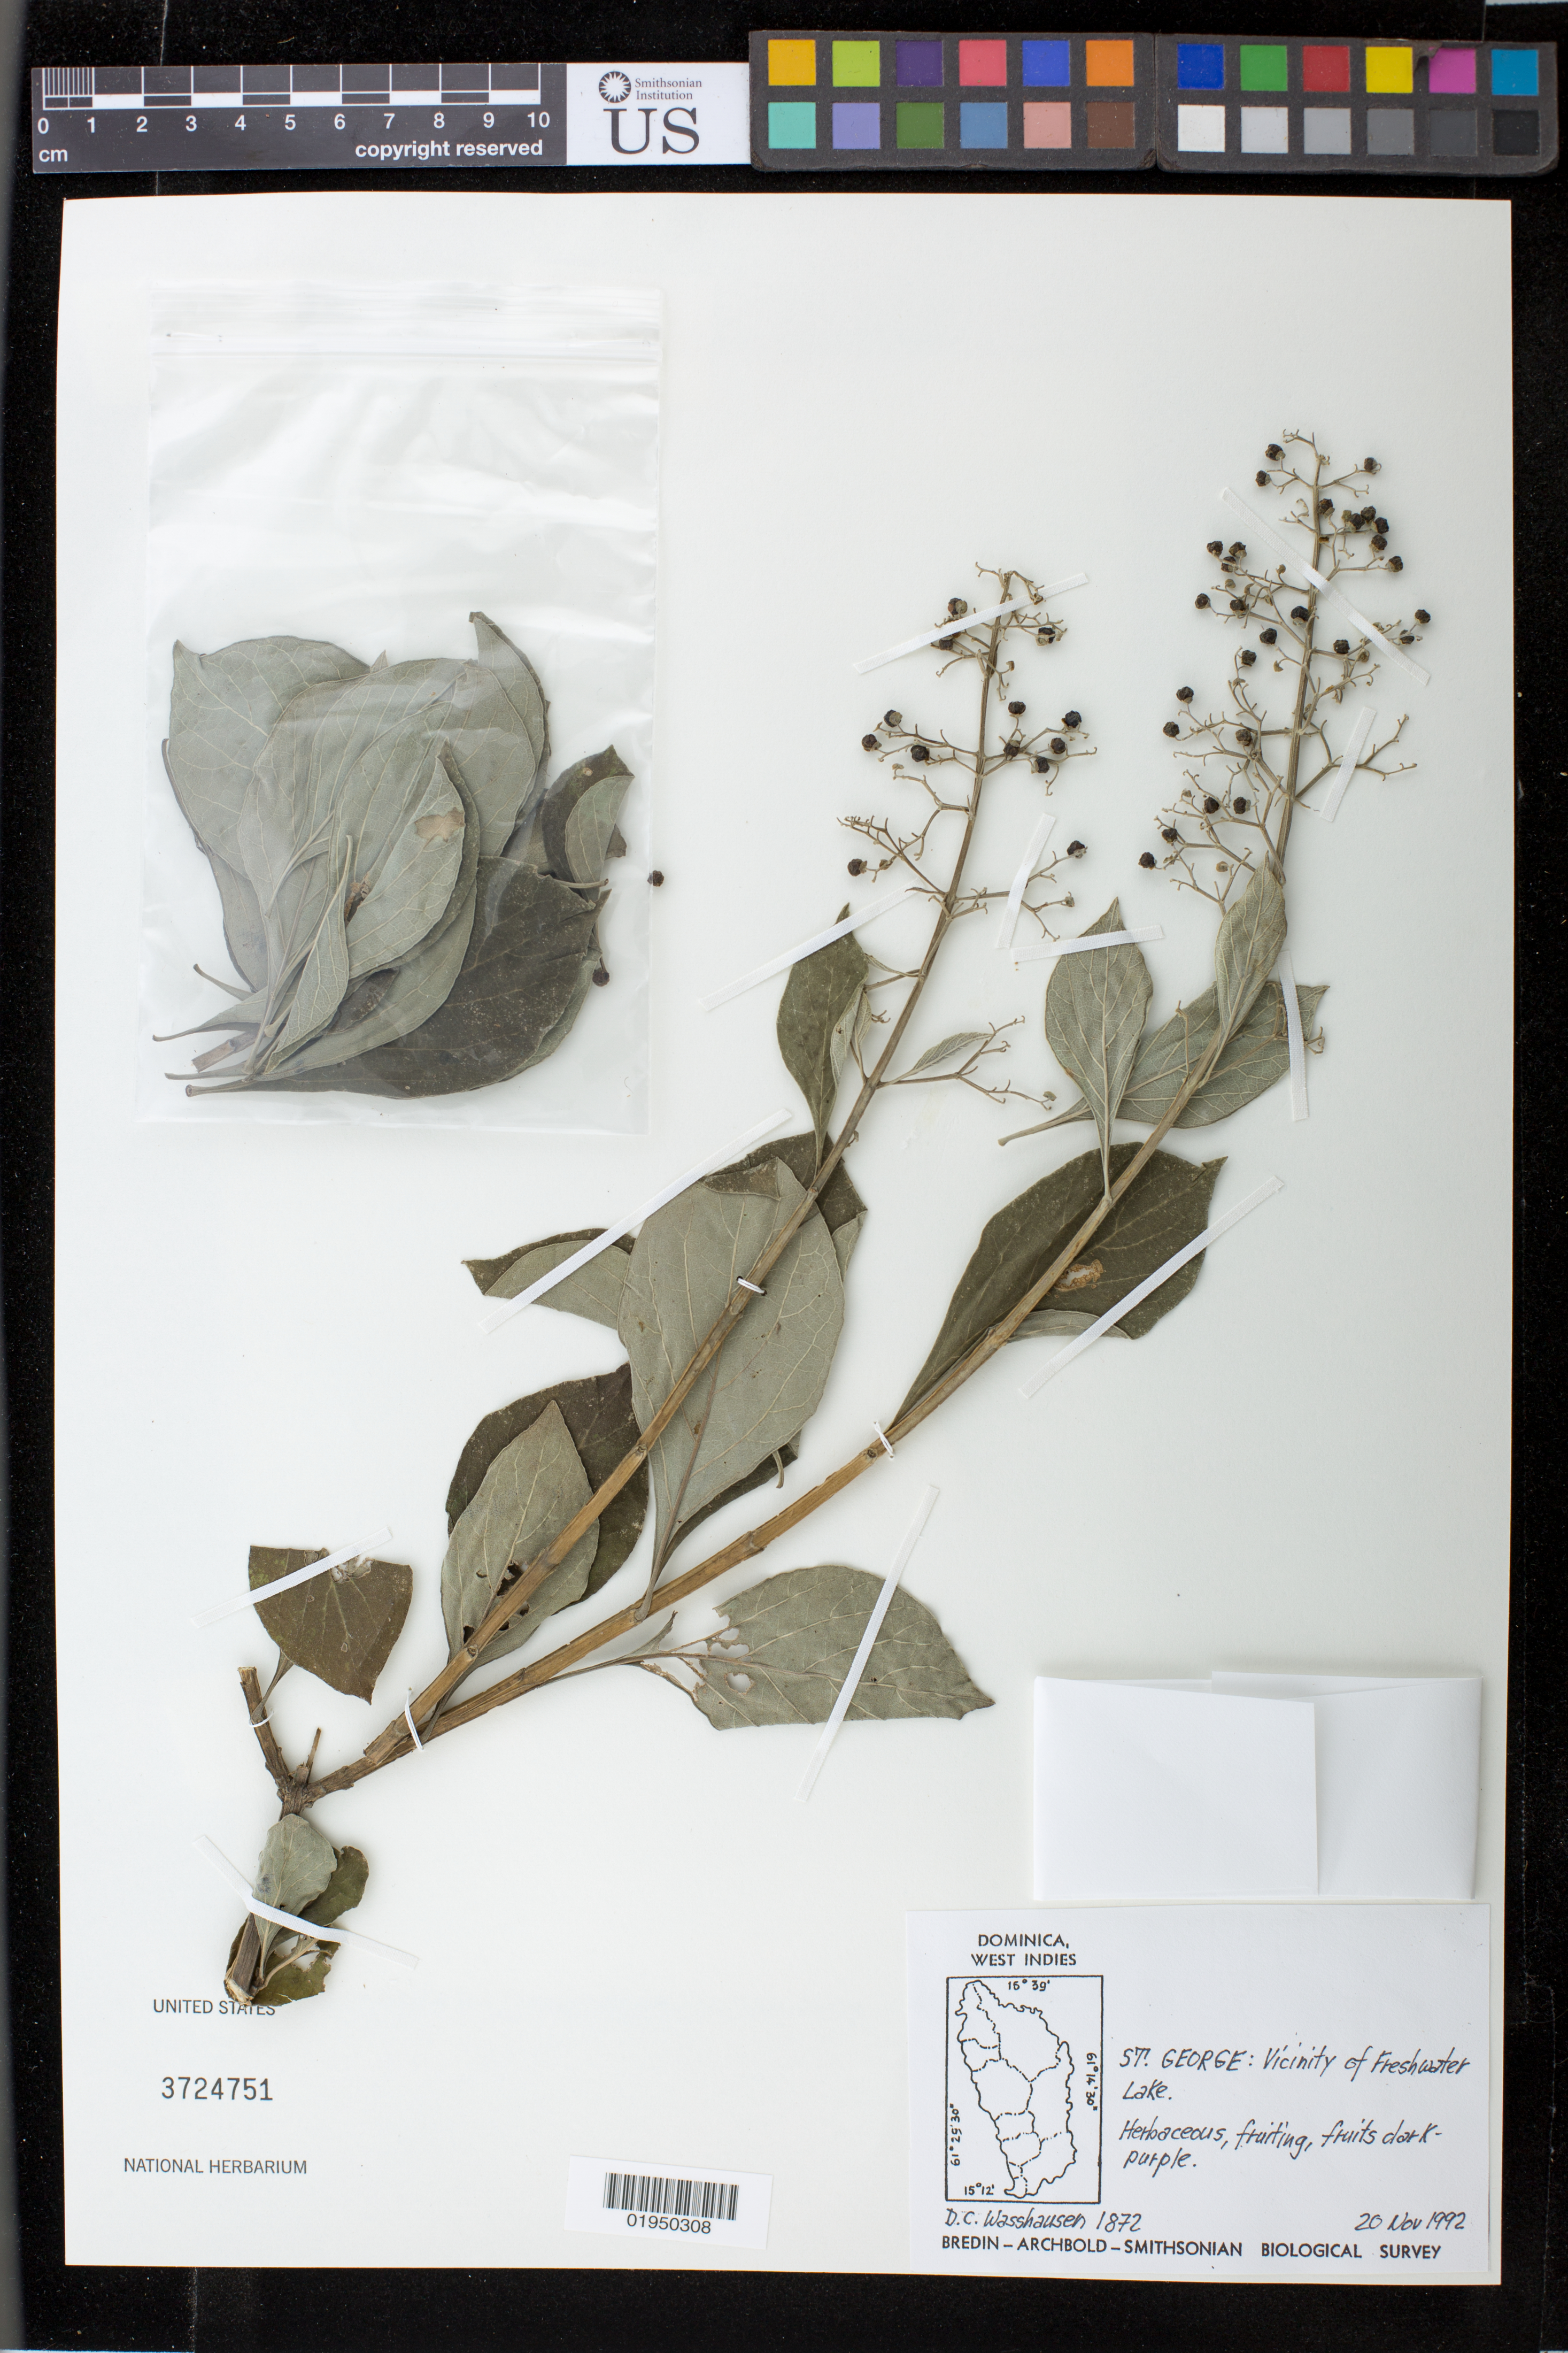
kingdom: Plantae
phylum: Tracheophyta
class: Magnoliopsida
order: Lamiales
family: Lamiaceae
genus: Cornutia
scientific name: Cornutia pyramidata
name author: L.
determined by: Strong, Mark T., (BOT), Smithsonian Institution - National Museum of Natural History (UNITED STATES)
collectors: D. C. Wasshausen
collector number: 1872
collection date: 1992-11-17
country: Dominica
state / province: St. George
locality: vicinity of Freshwater Lake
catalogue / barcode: US 3724751